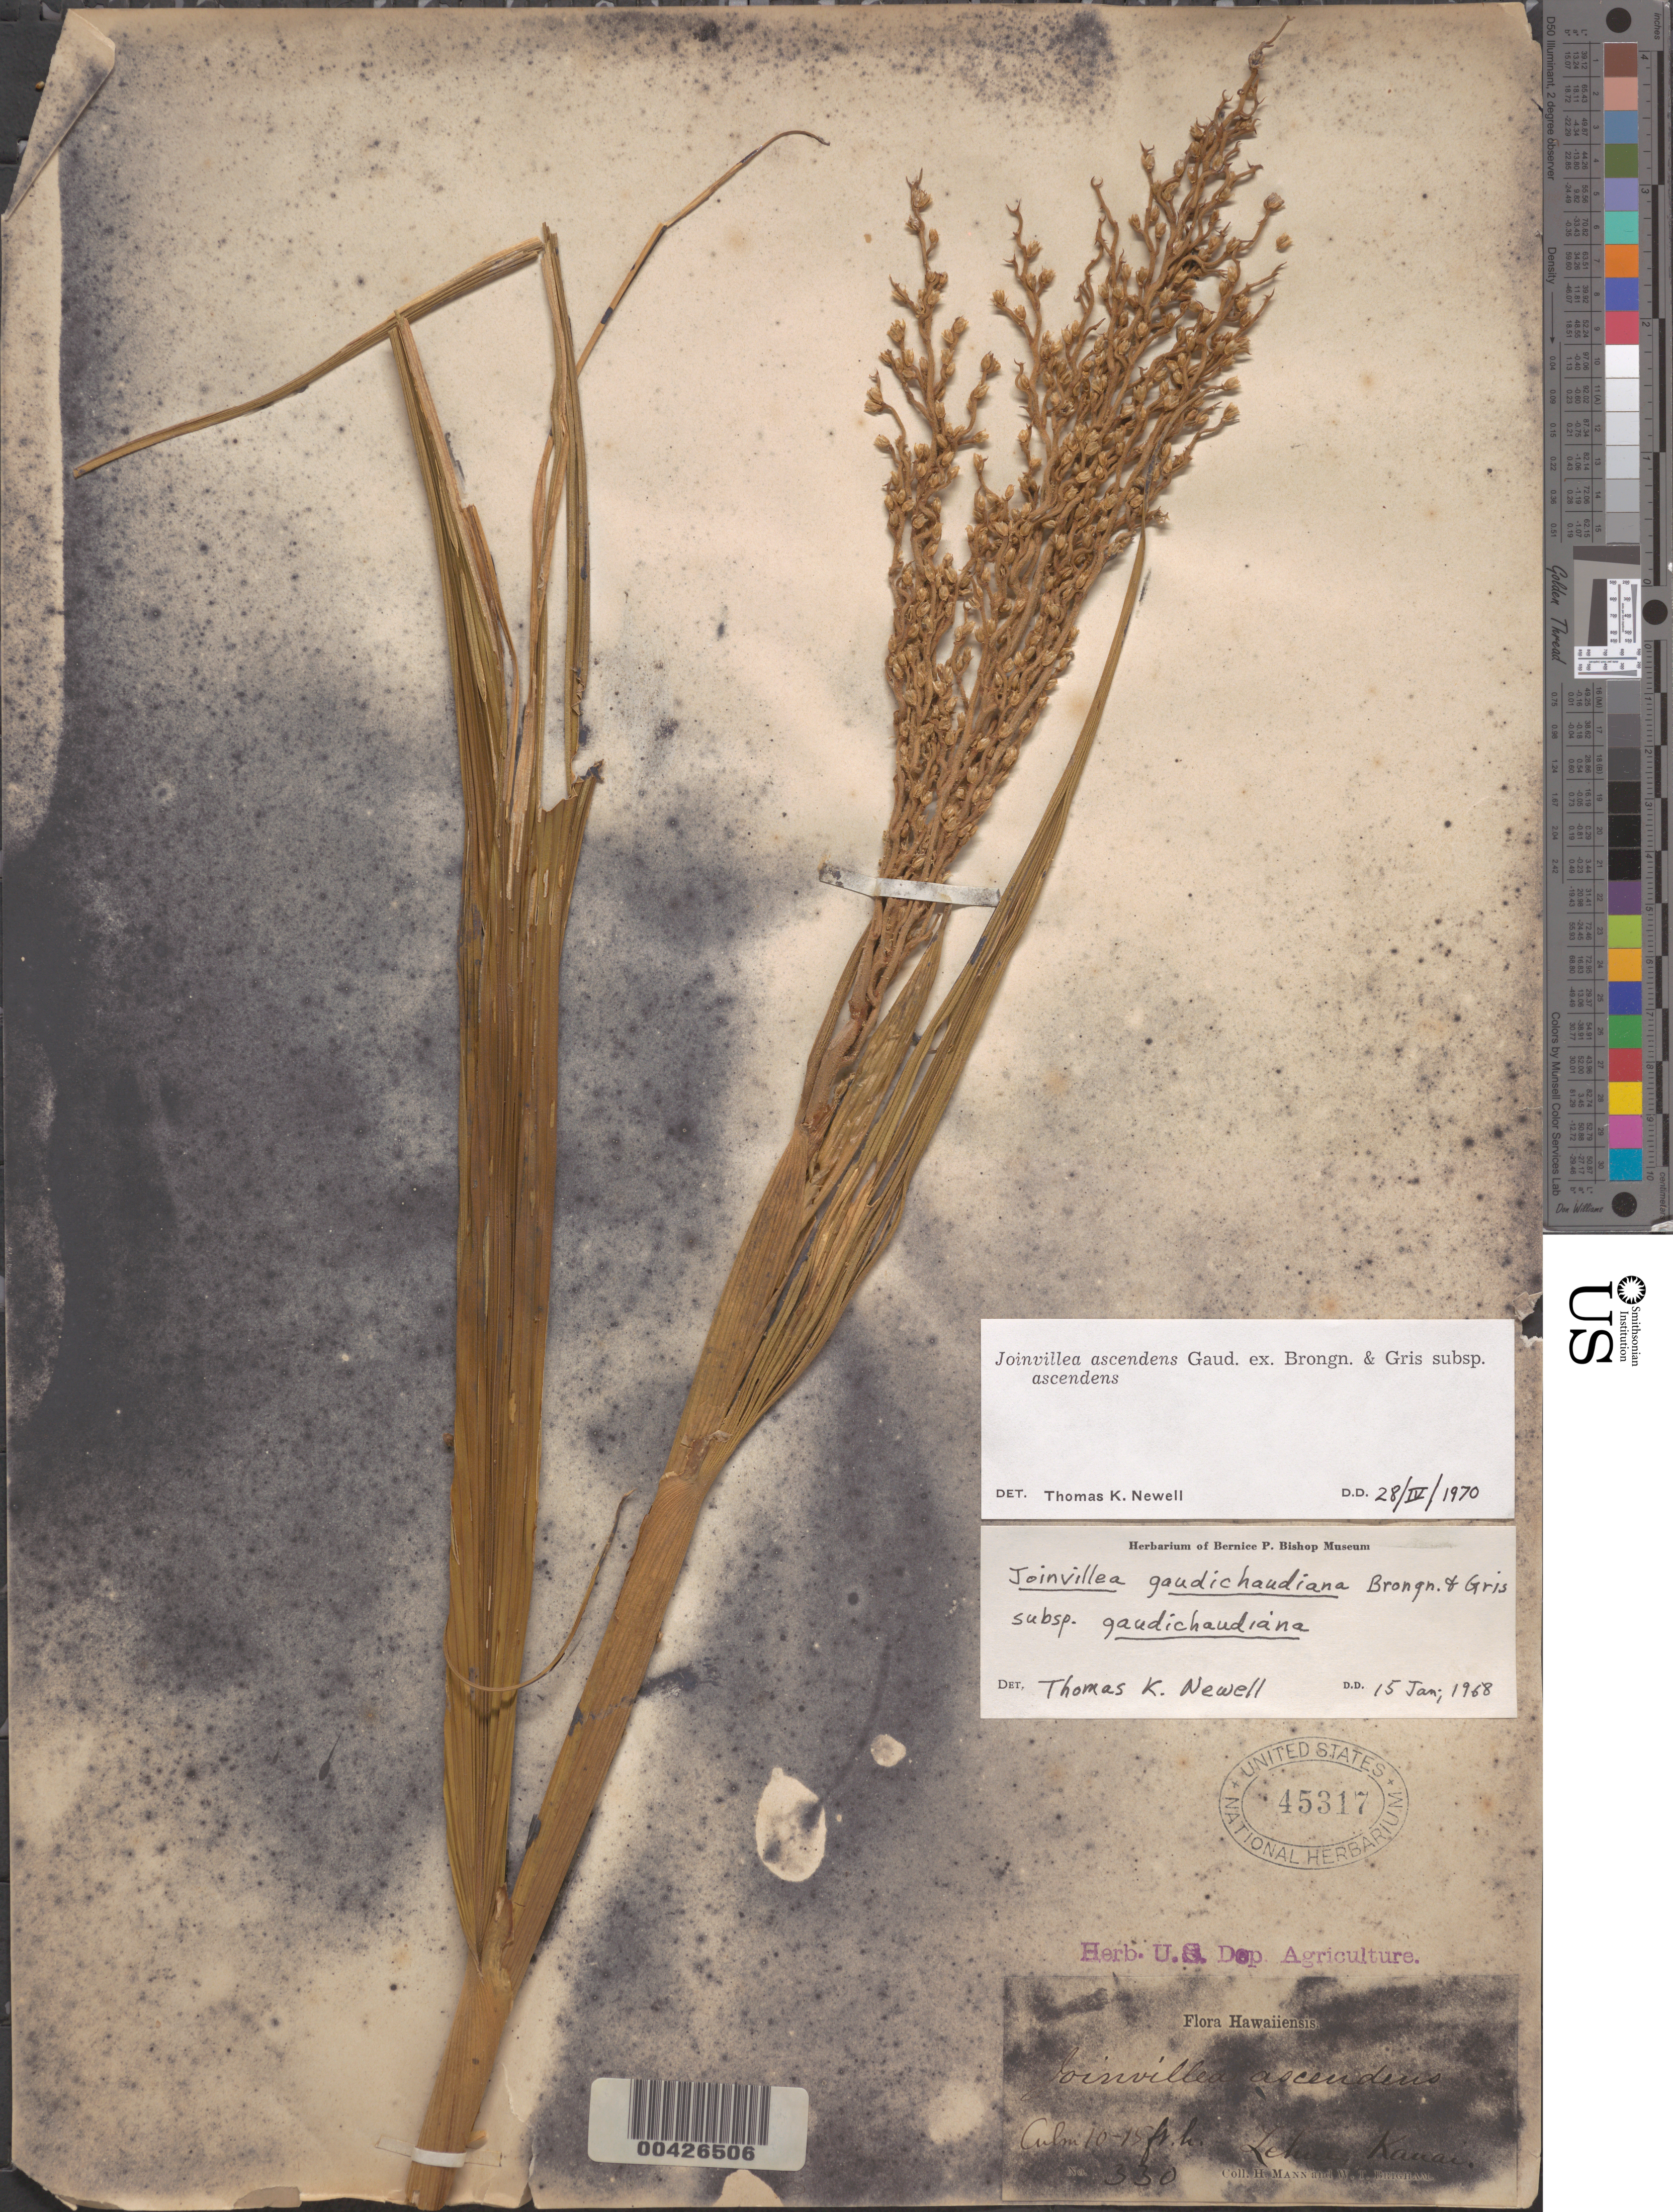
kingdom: Plantae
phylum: Tracheophyta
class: Liliopsida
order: Poales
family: Joinvilleaceae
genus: Joinvillea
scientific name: Joinvillea ascendens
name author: Gaudich. ex Brongn. & Gris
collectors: H. Mann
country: United States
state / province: Hawaii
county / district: Hawaii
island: Hawaii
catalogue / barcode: US 45317